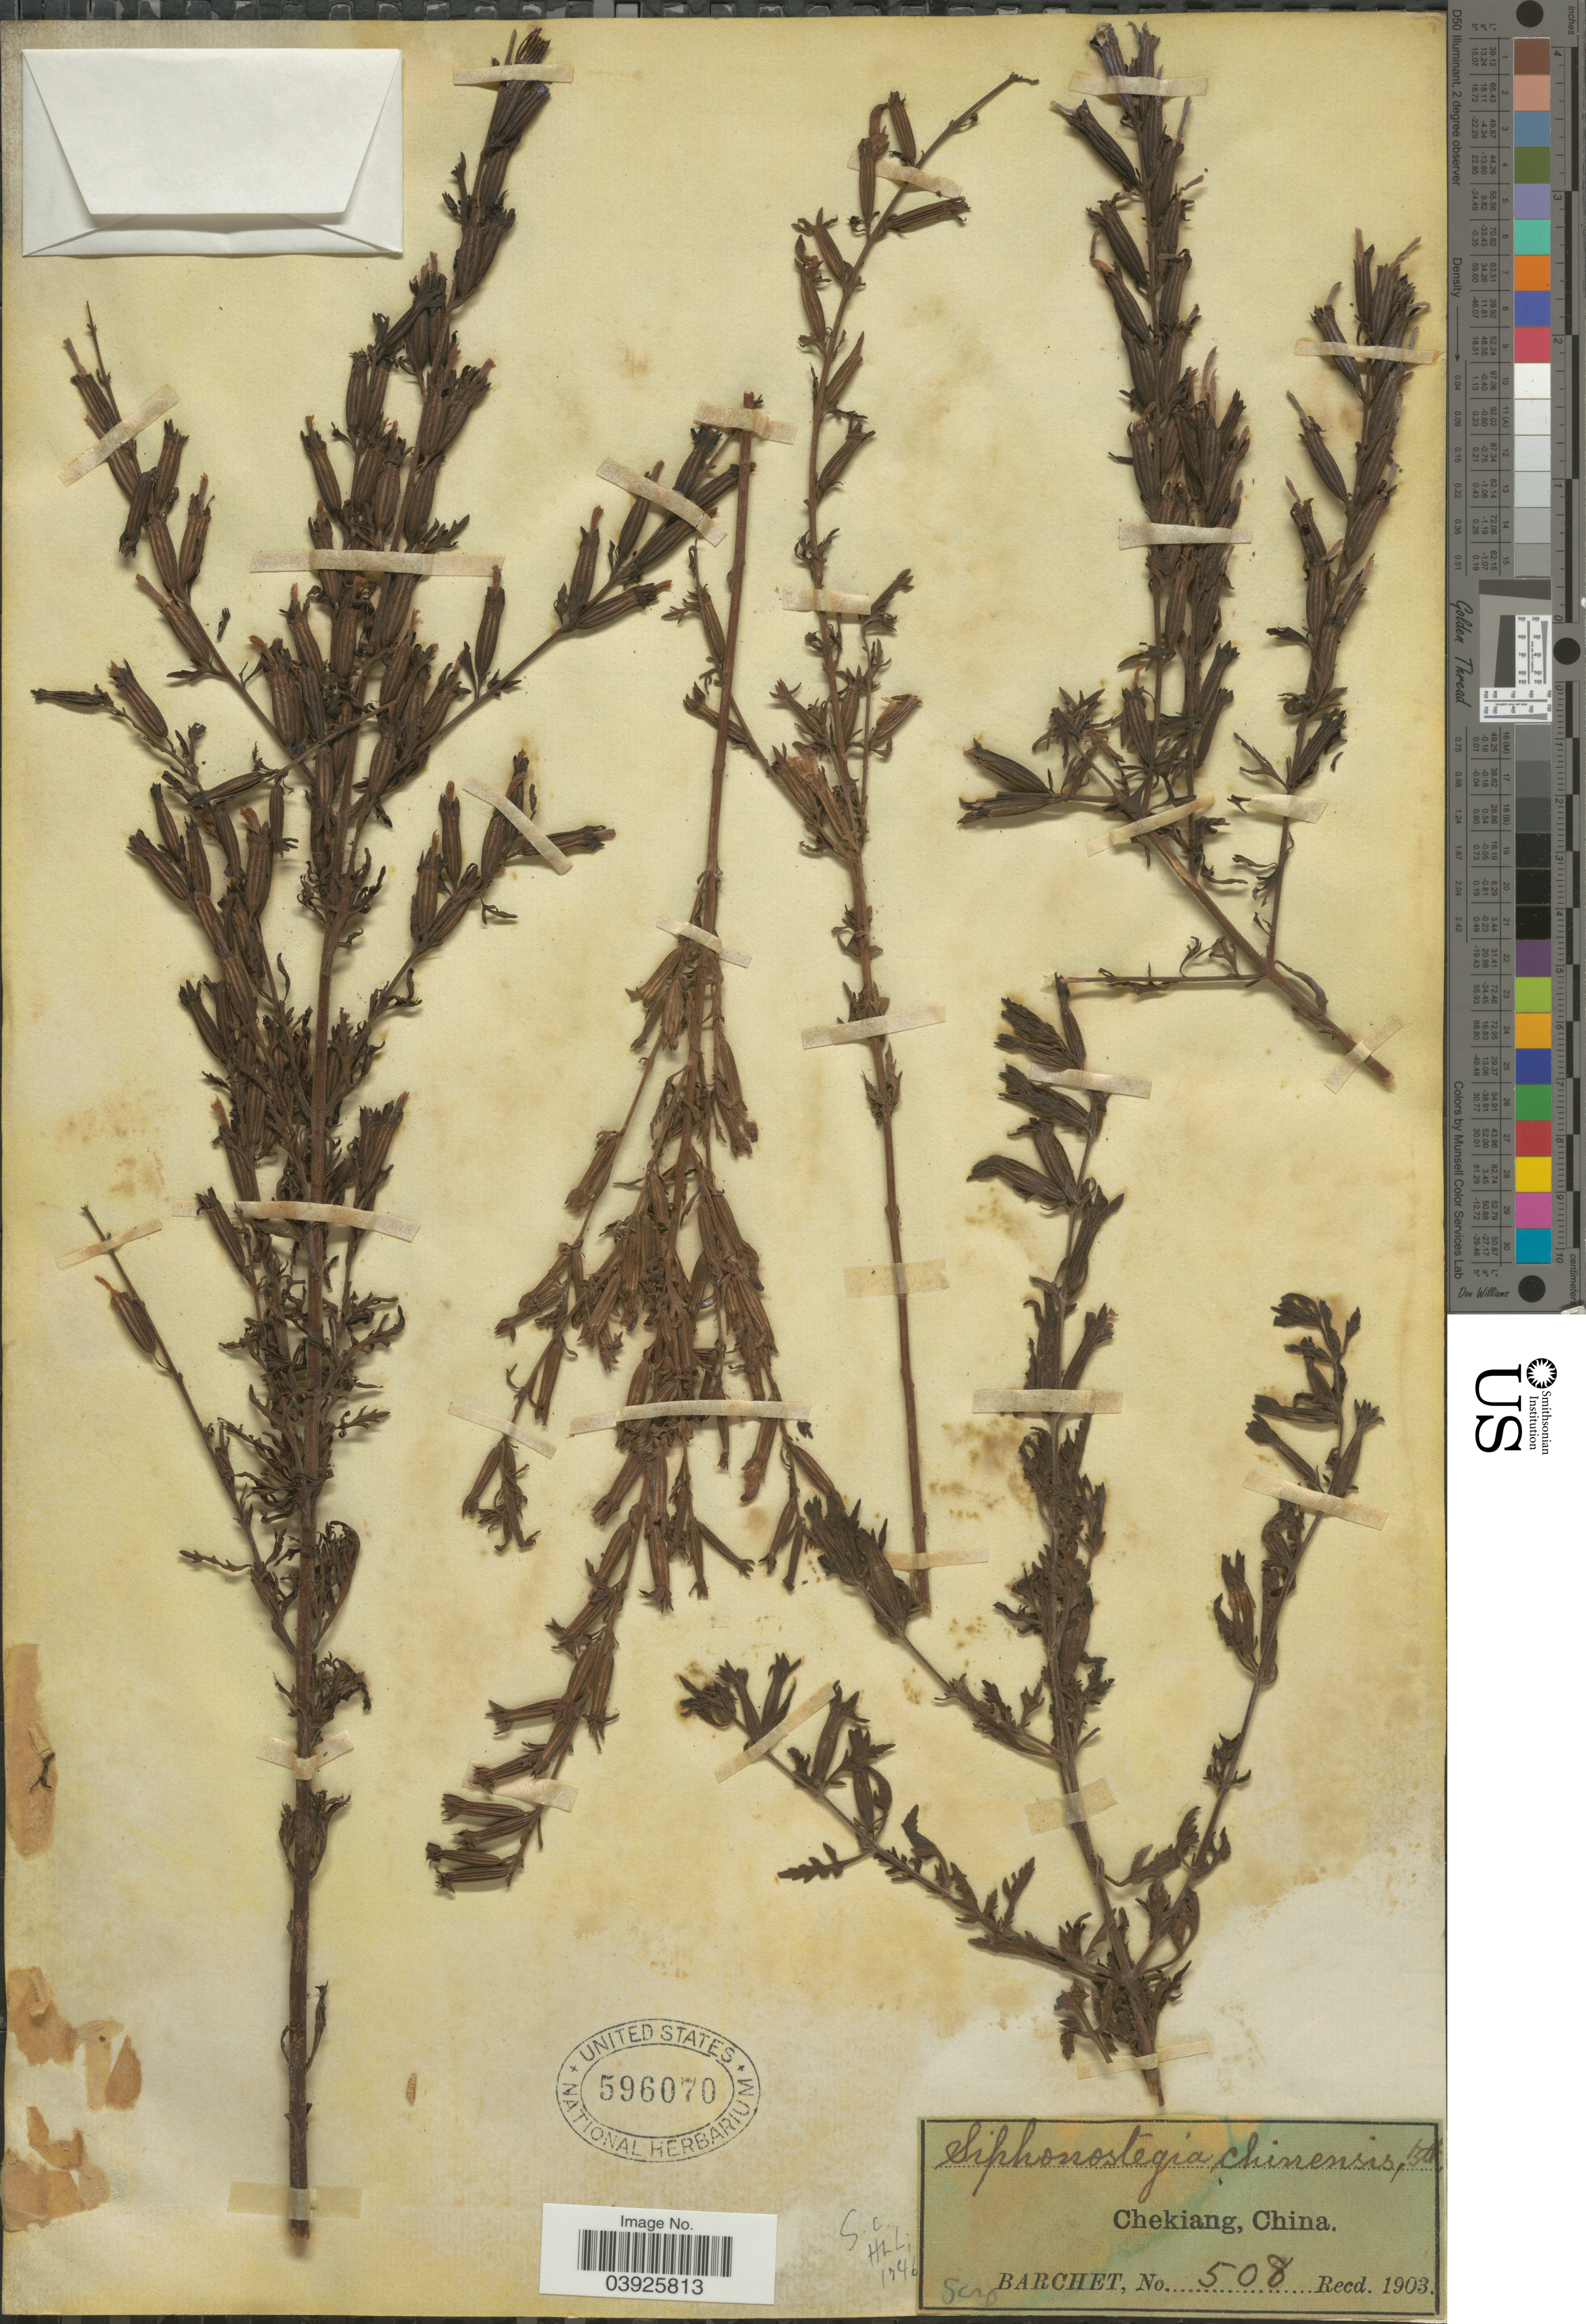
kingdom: Plantae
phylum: Tracheophyta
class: Magnoliopsida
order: Lamiales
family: Orobanchaceae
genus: Siphonostegia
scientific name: Siphonostegia chinensis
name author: Benth.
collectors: Barchet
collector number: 508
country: China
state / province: Zhejiang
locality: Chekiang.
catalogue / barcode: US 596070